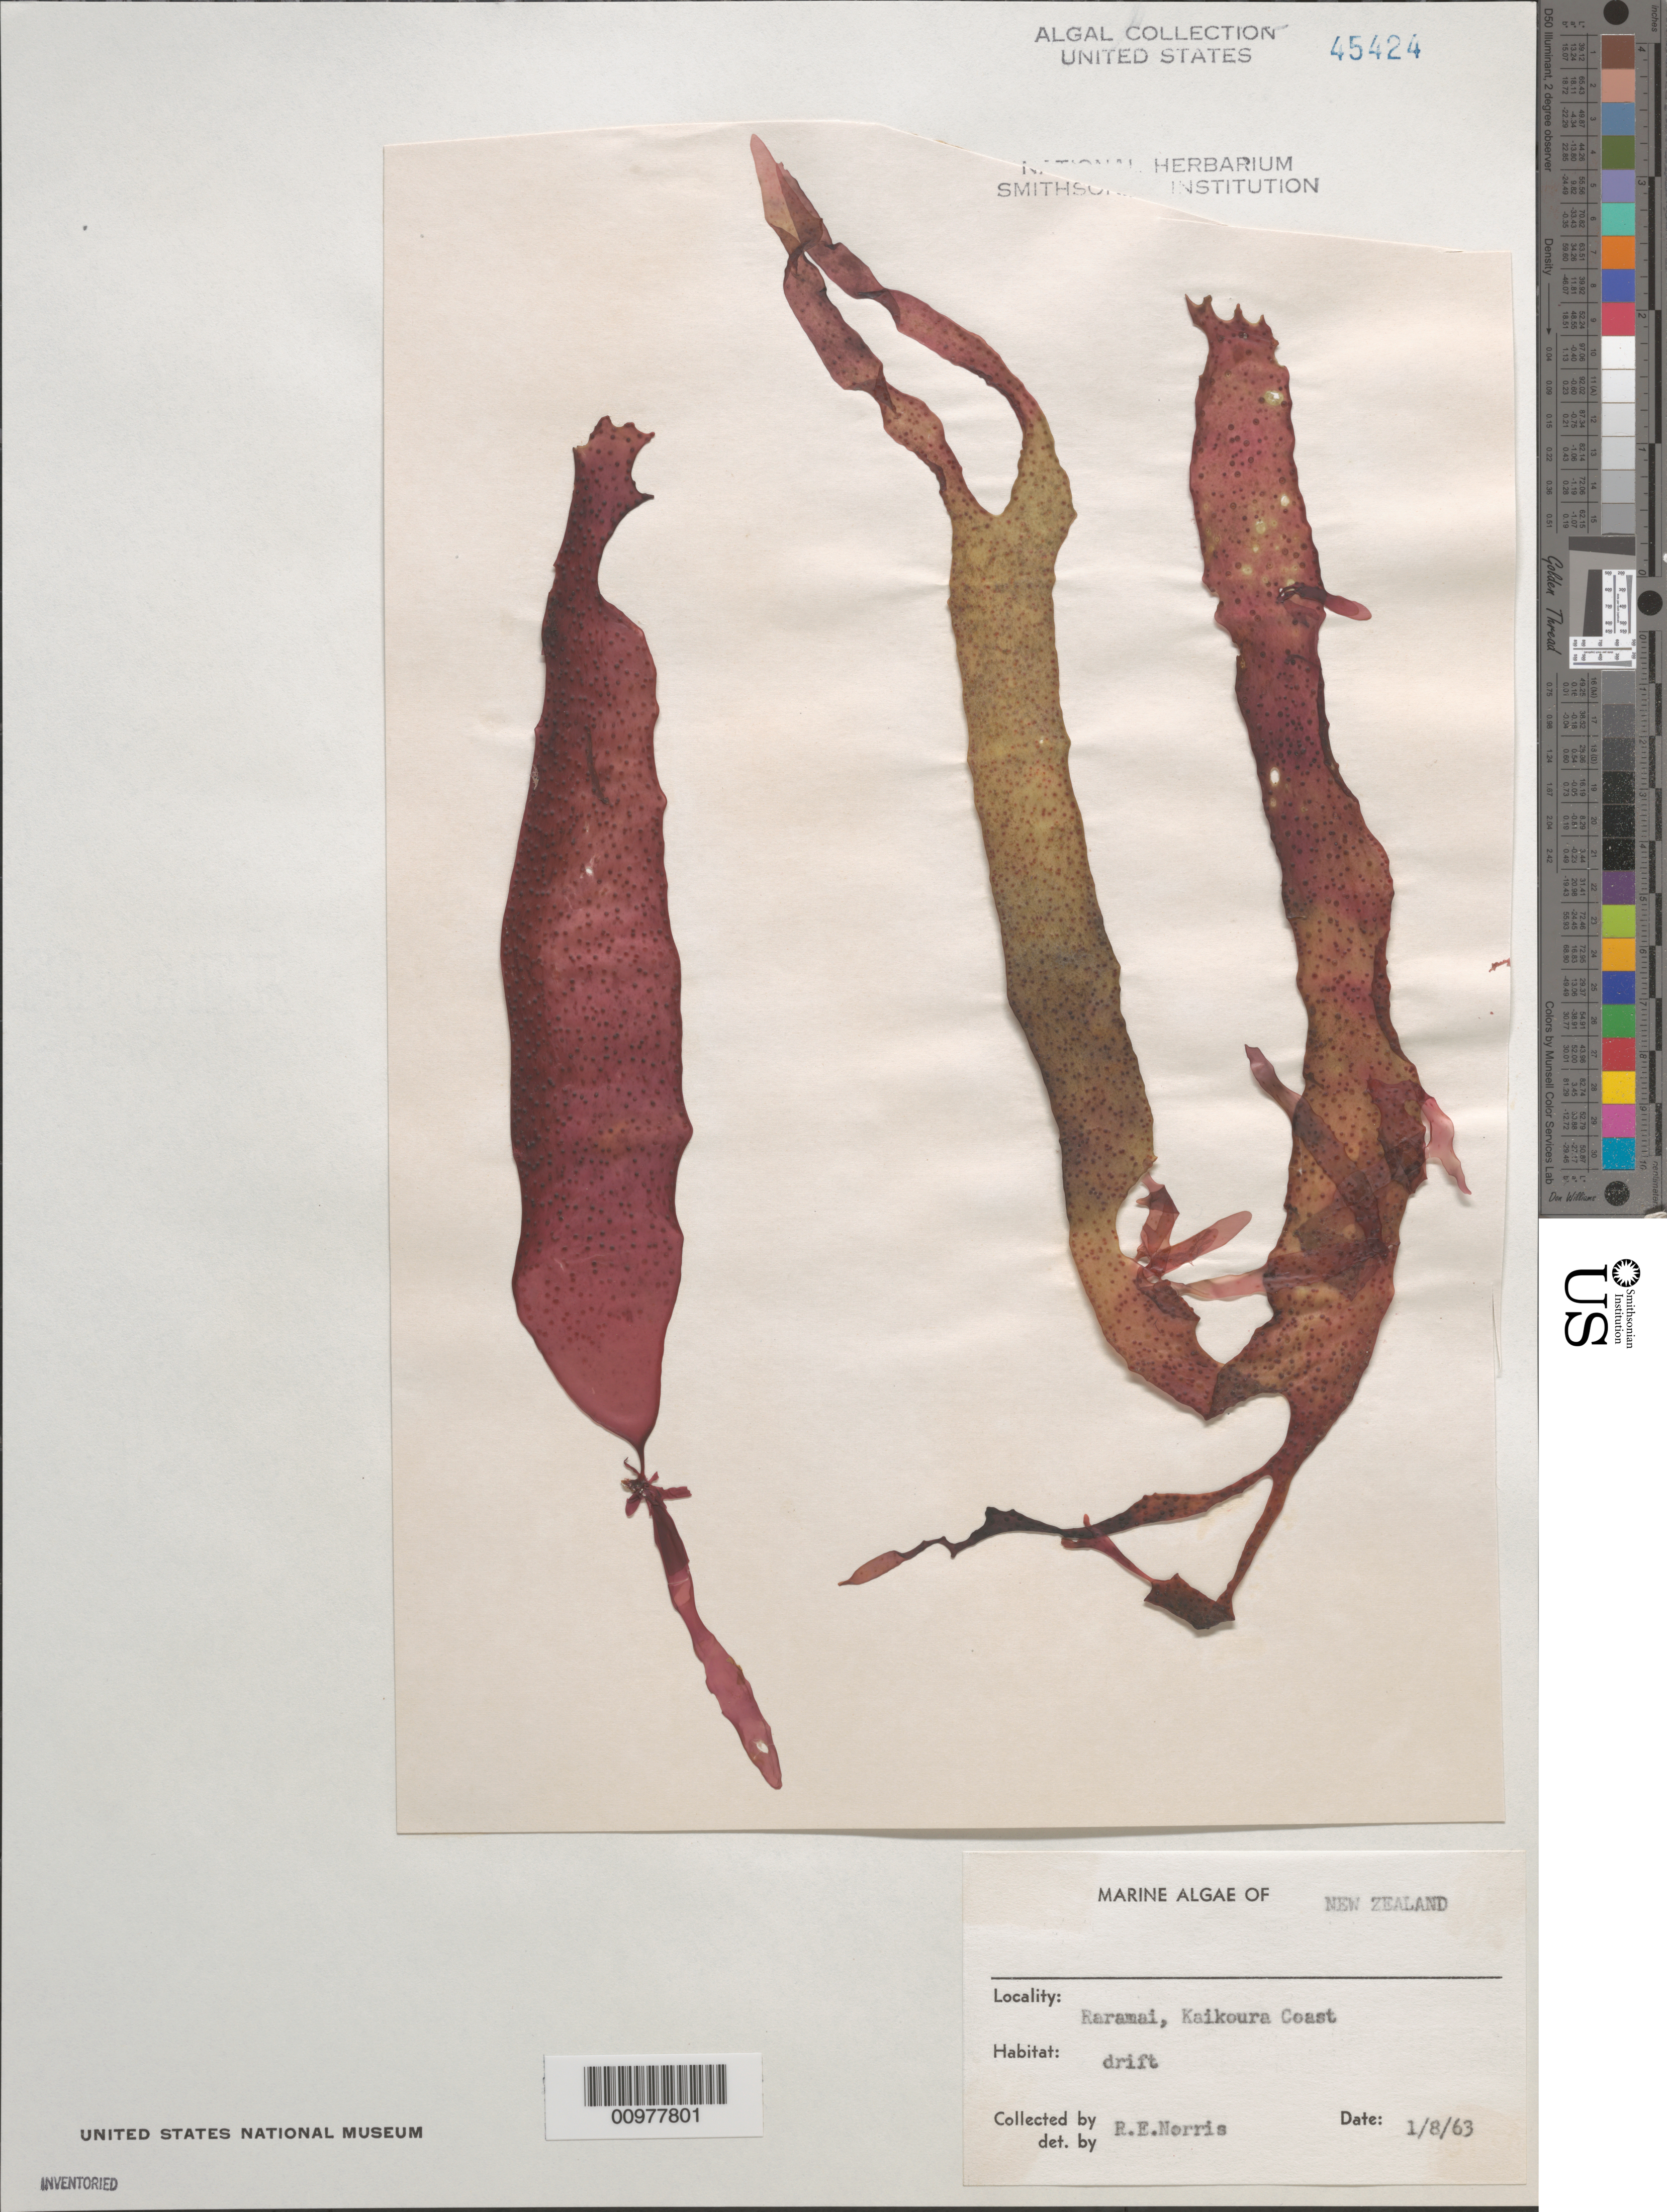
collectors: R. E. Norris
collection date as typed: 08 Jan 1963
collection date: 1963-01-08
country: New Zealand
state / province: Canterbury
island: South Island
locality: Raramai, Kaikoura coast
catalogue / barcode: US 45424